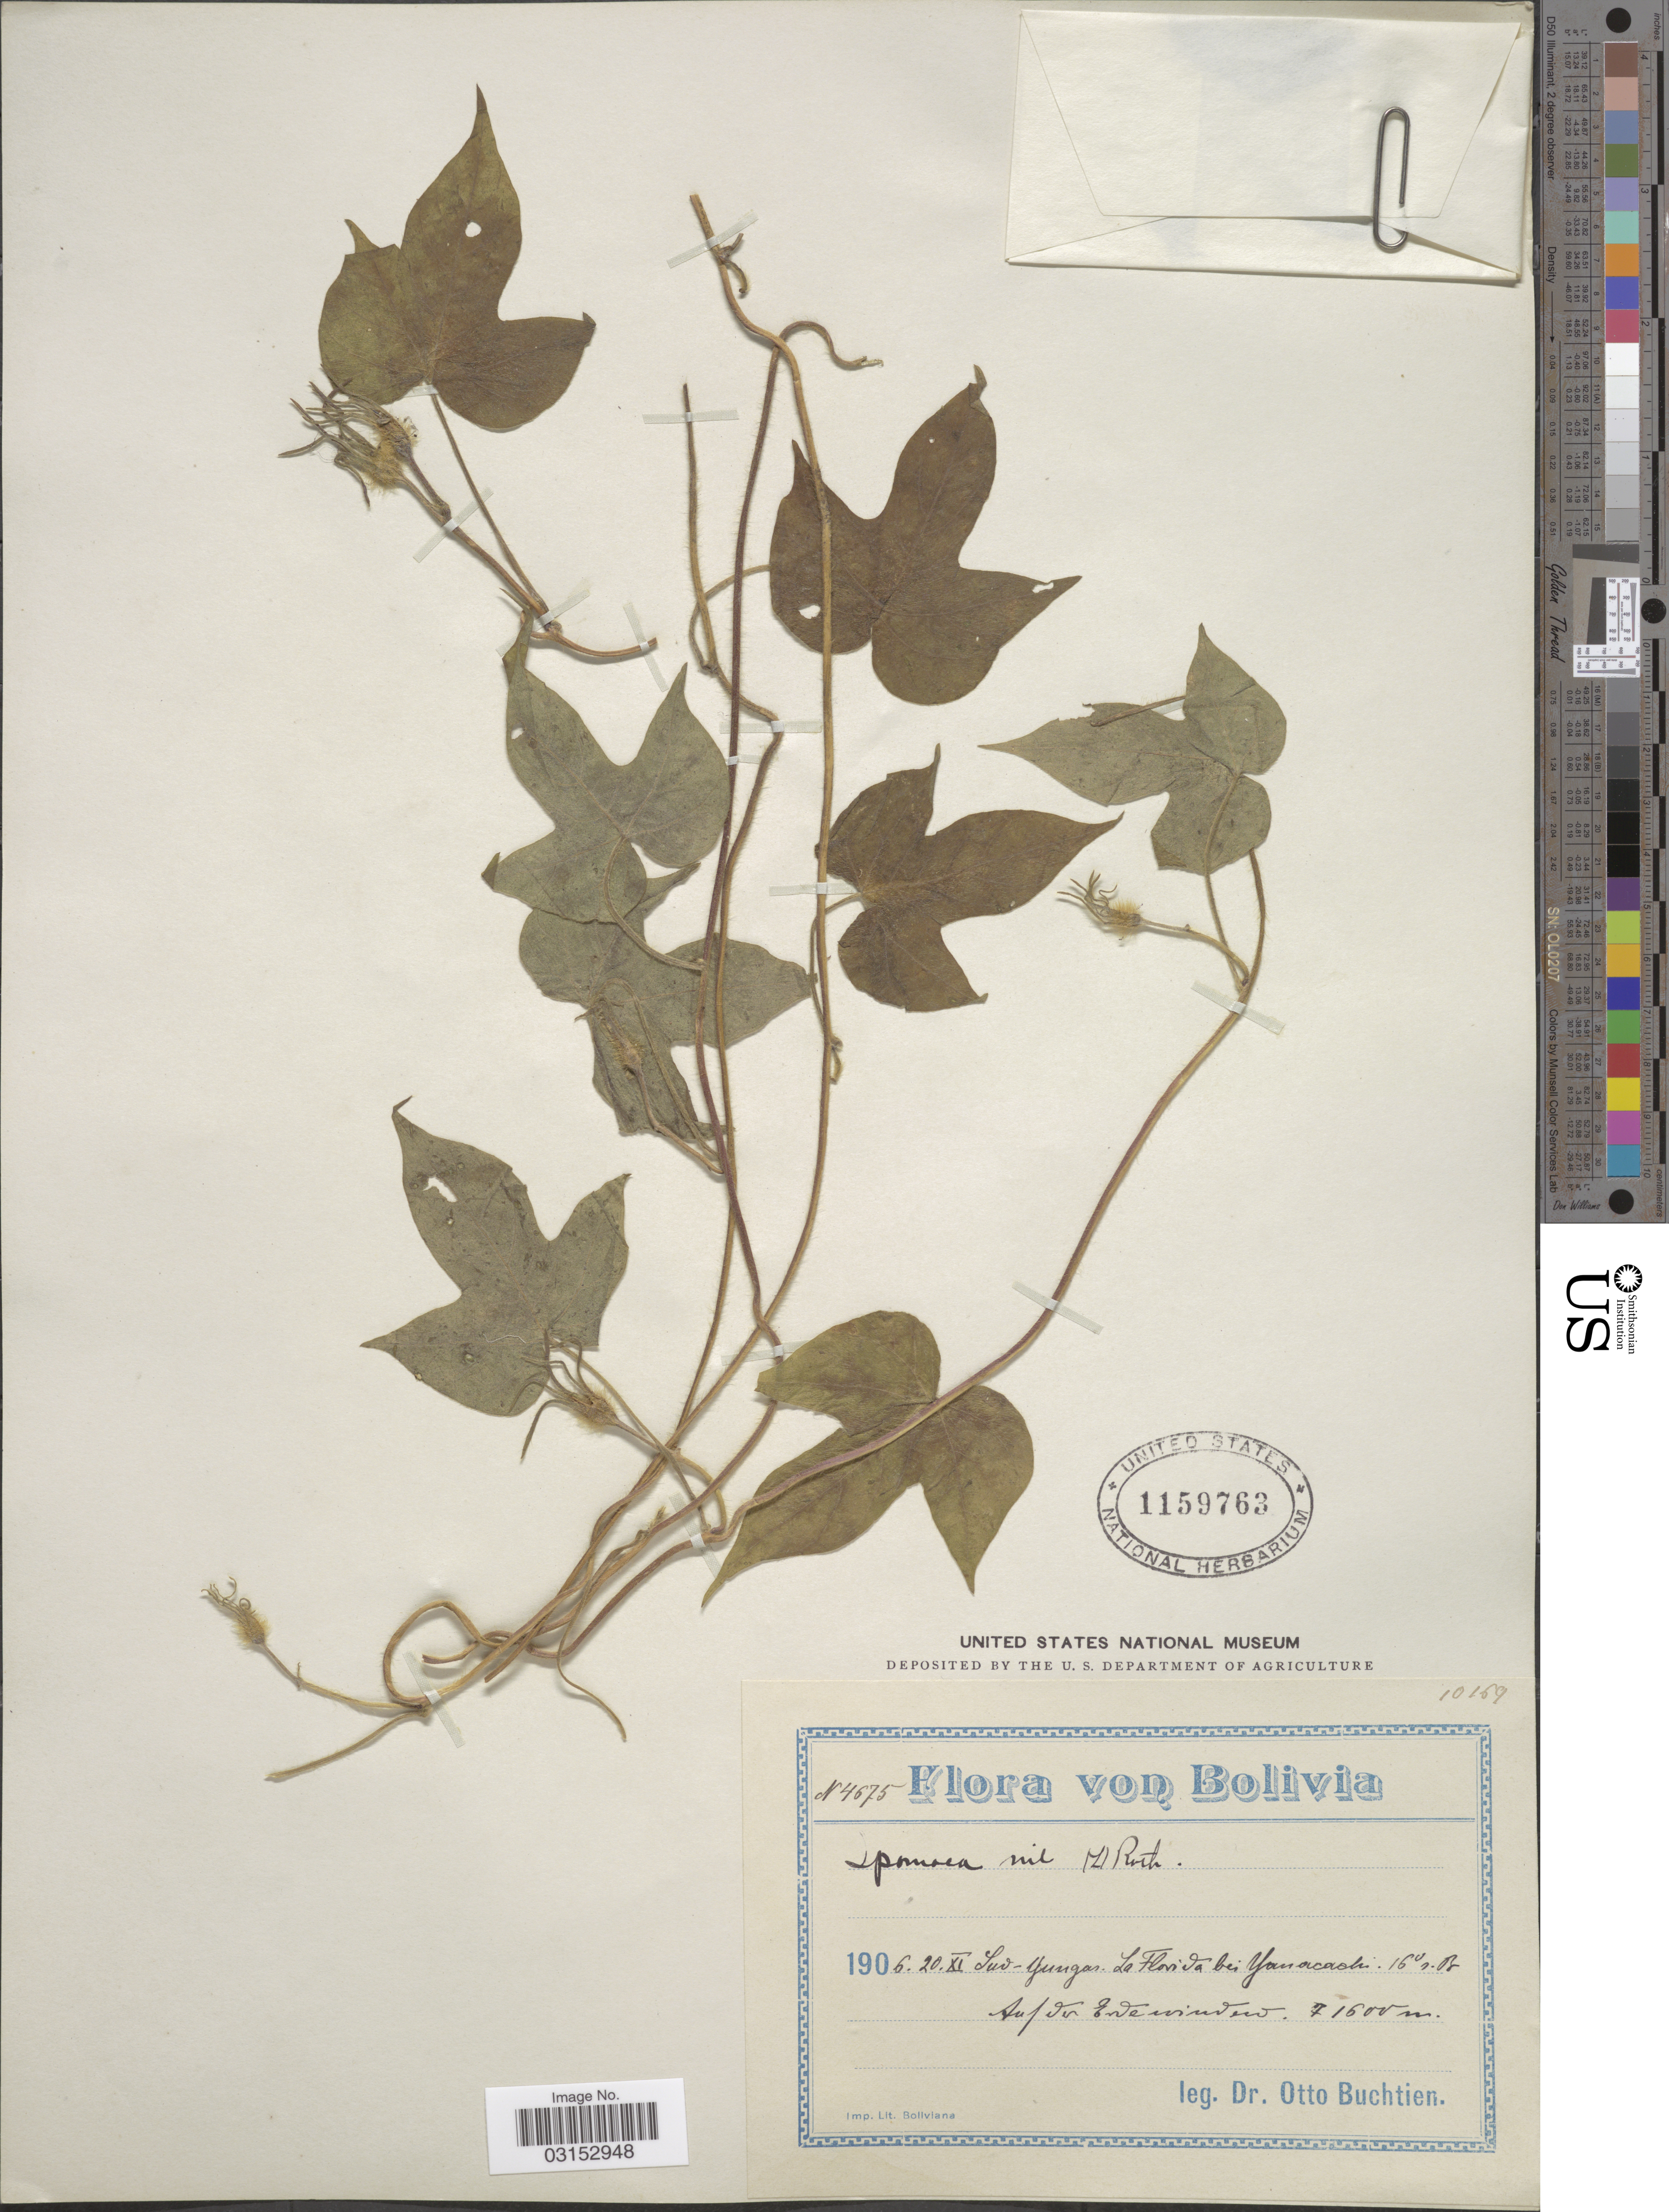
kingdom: Plantae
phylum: Tracheophyta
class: Magnoliopsida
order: Solanales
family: Convolvulaceae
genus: Ipomoea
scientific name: Ipomoea nil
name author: (L.) Roth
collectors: O. Buchtien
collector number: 4675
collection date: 1906-11-20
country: Bolivia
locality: Sud-Yungas. La Florida bei Yanacachi. 16° s.Br.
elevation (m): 1600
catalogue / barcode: US 1159763